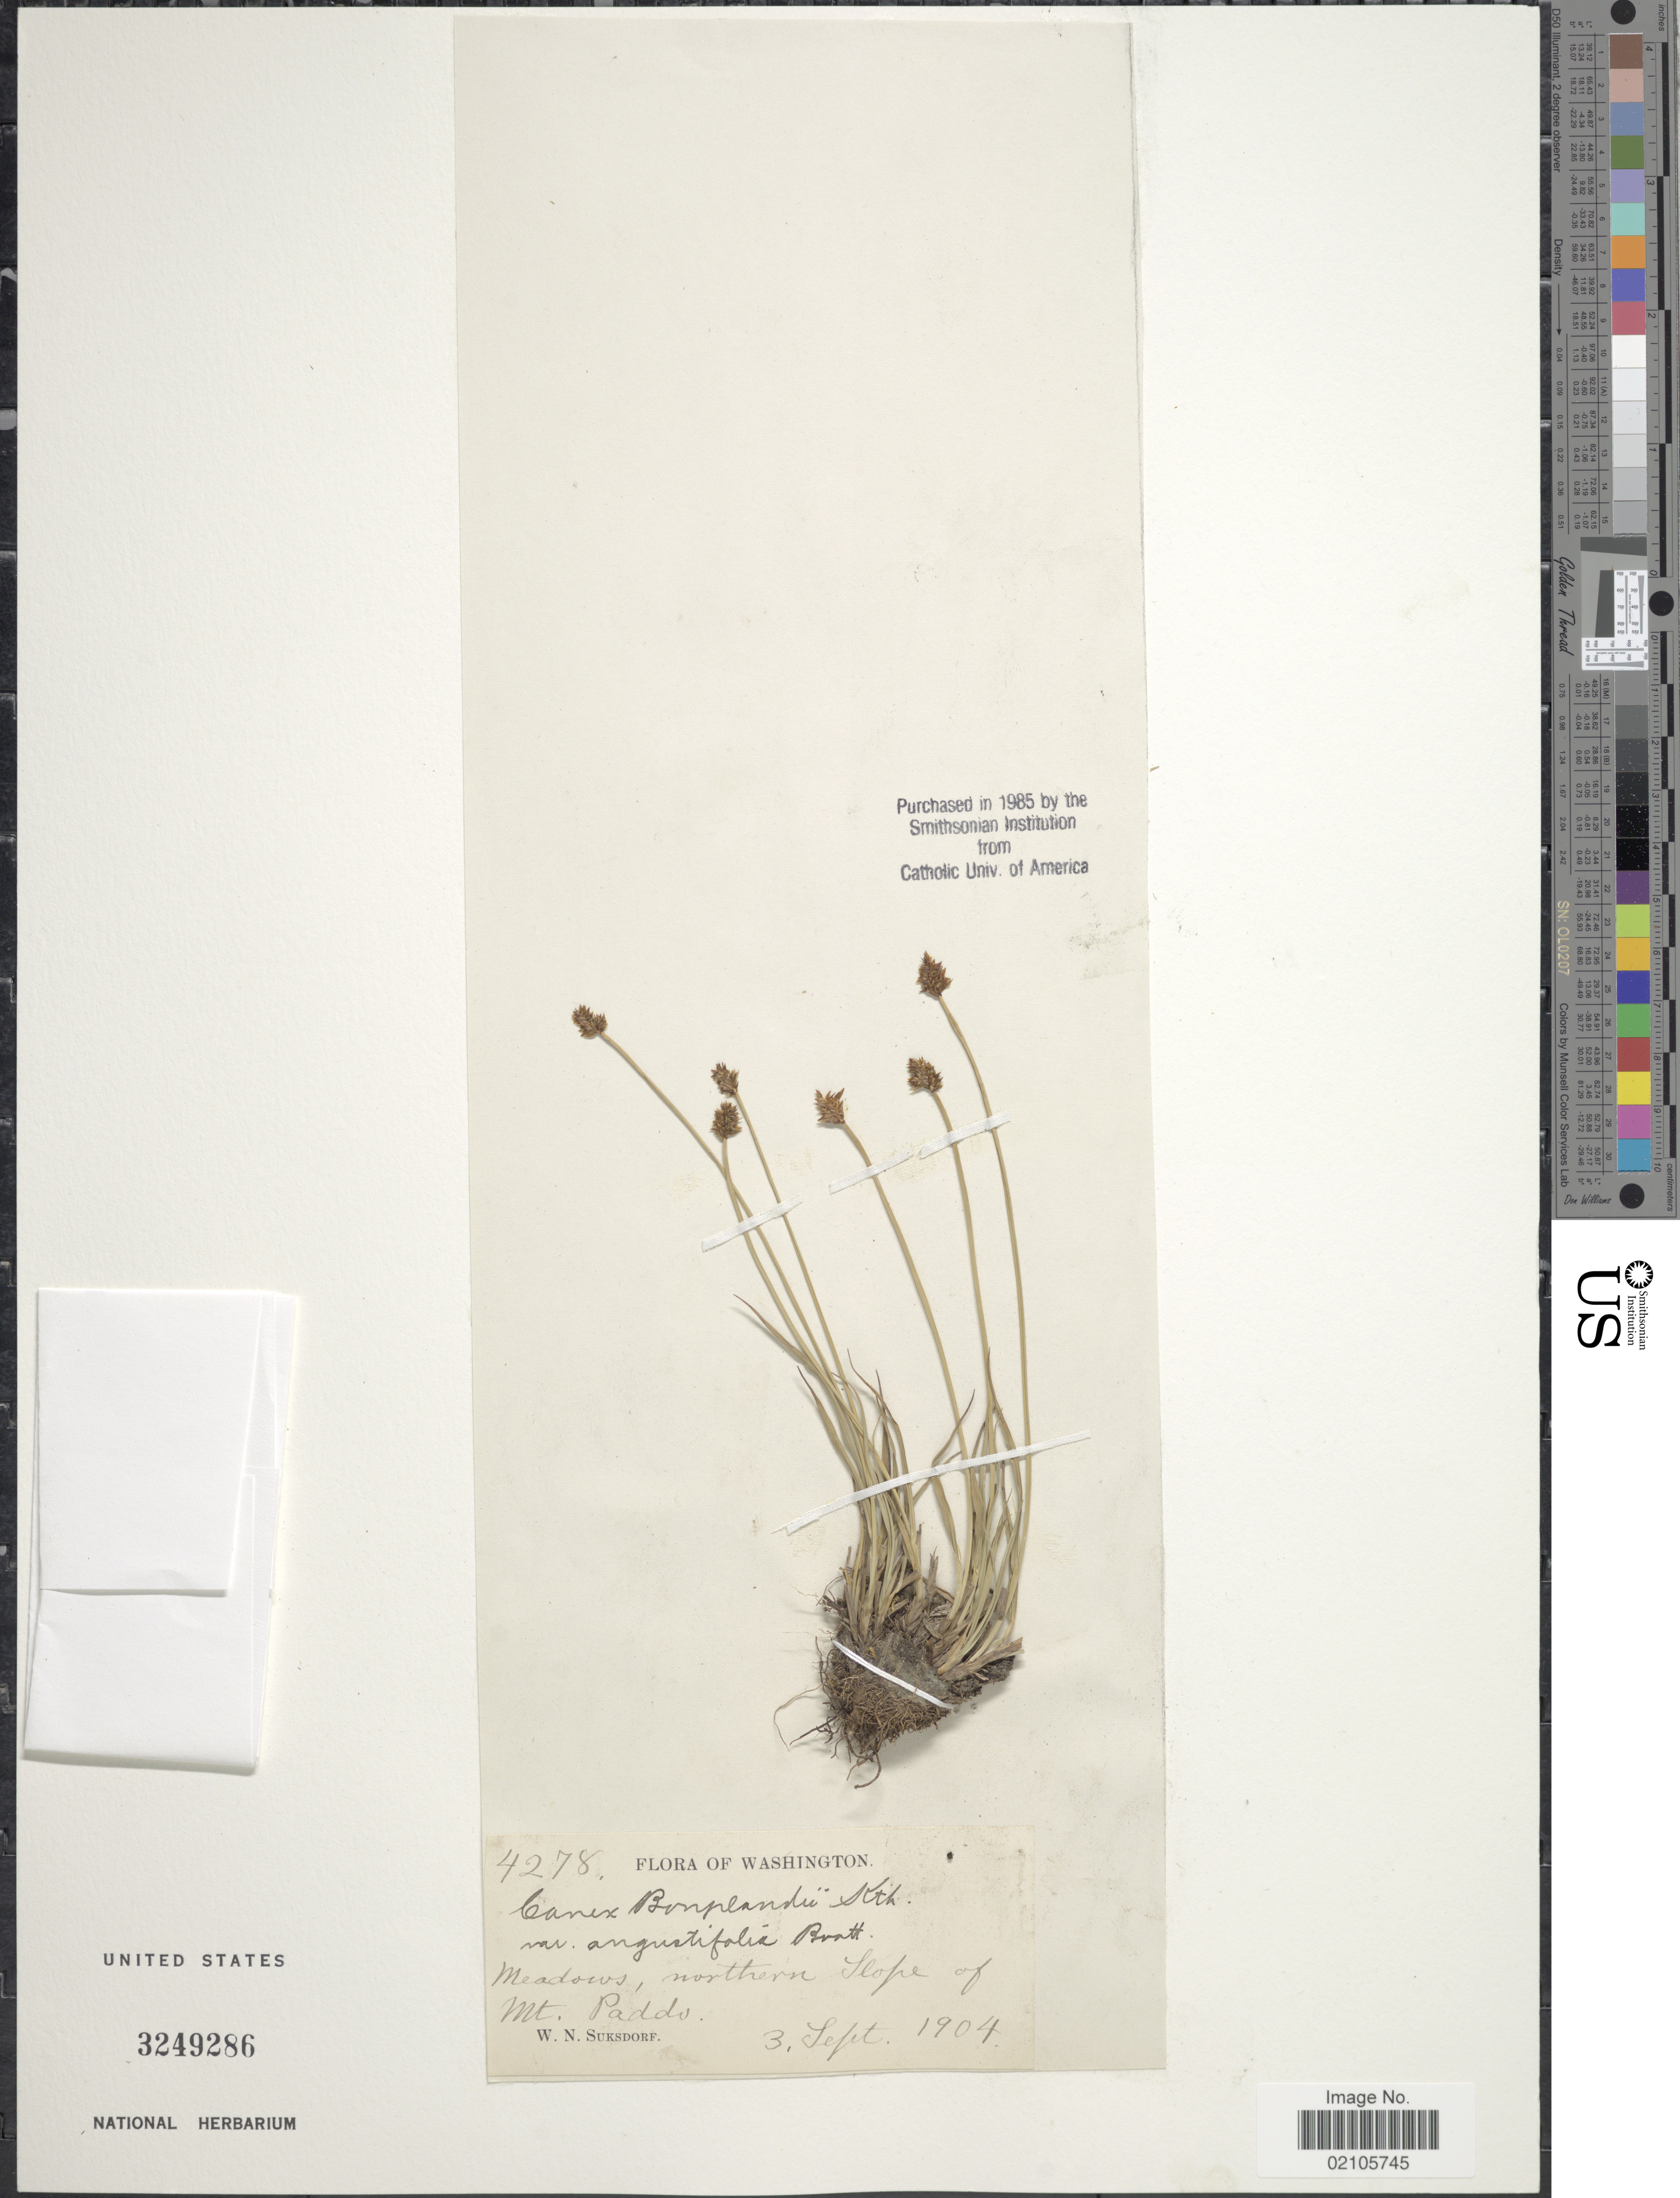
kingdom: Plantae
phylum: Tracheophyta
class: Liliopsida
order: Poales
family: Cyperaceae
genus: Carex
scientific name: Carex bonplandii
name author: Kunth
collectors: W. N. Suksdorf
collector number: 4278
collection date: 1904-09-03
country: United States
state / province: Washington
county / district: Skamania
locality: Meadow, northern slope of Mt. Paddo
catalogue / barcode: US 3249286